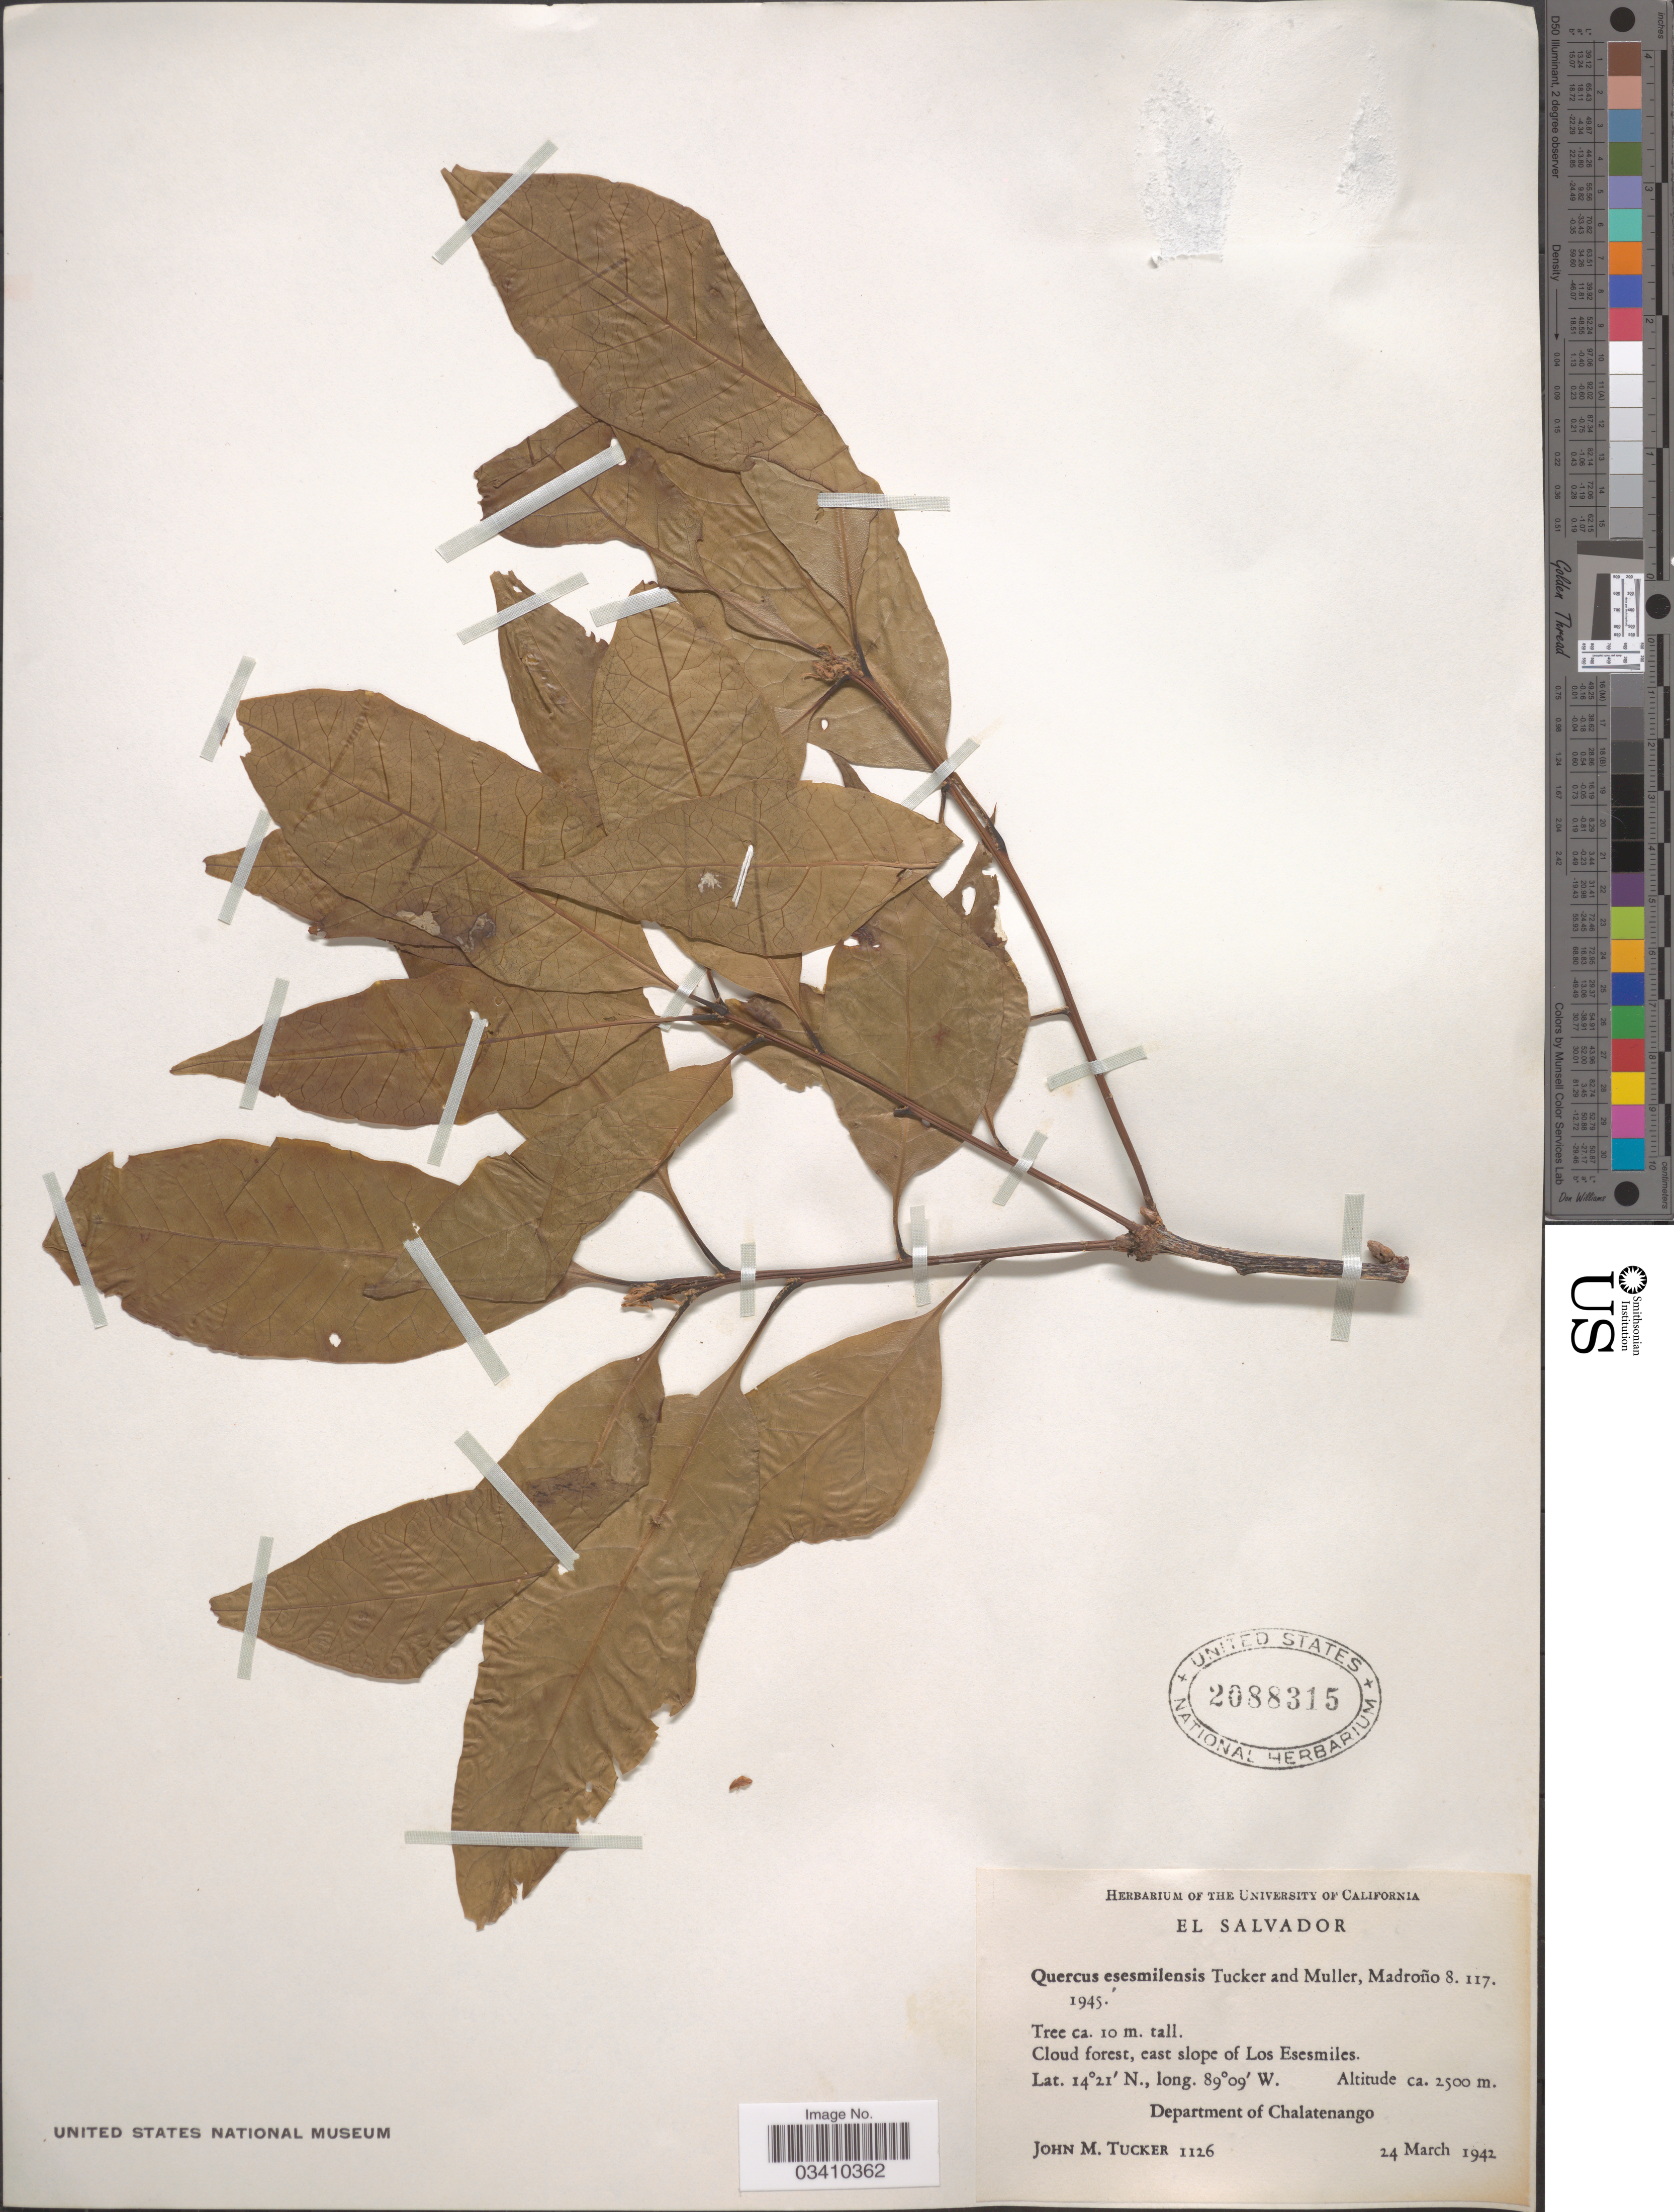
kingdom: Plantae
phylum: Tracheophyta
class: Magnoliopsida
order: Fagales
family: Fagaceae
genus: Quercus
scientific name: Quercus esesmilensis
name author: J.M. Tucker & C.H. Mull.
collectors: J. M. Tucker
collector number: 1126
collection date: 1942-03-24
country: El Salvador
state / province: Chalatenango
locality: East slope of Los Esesmiles. Department of Chalatenango.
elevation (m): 2500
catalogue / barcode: US 2088315